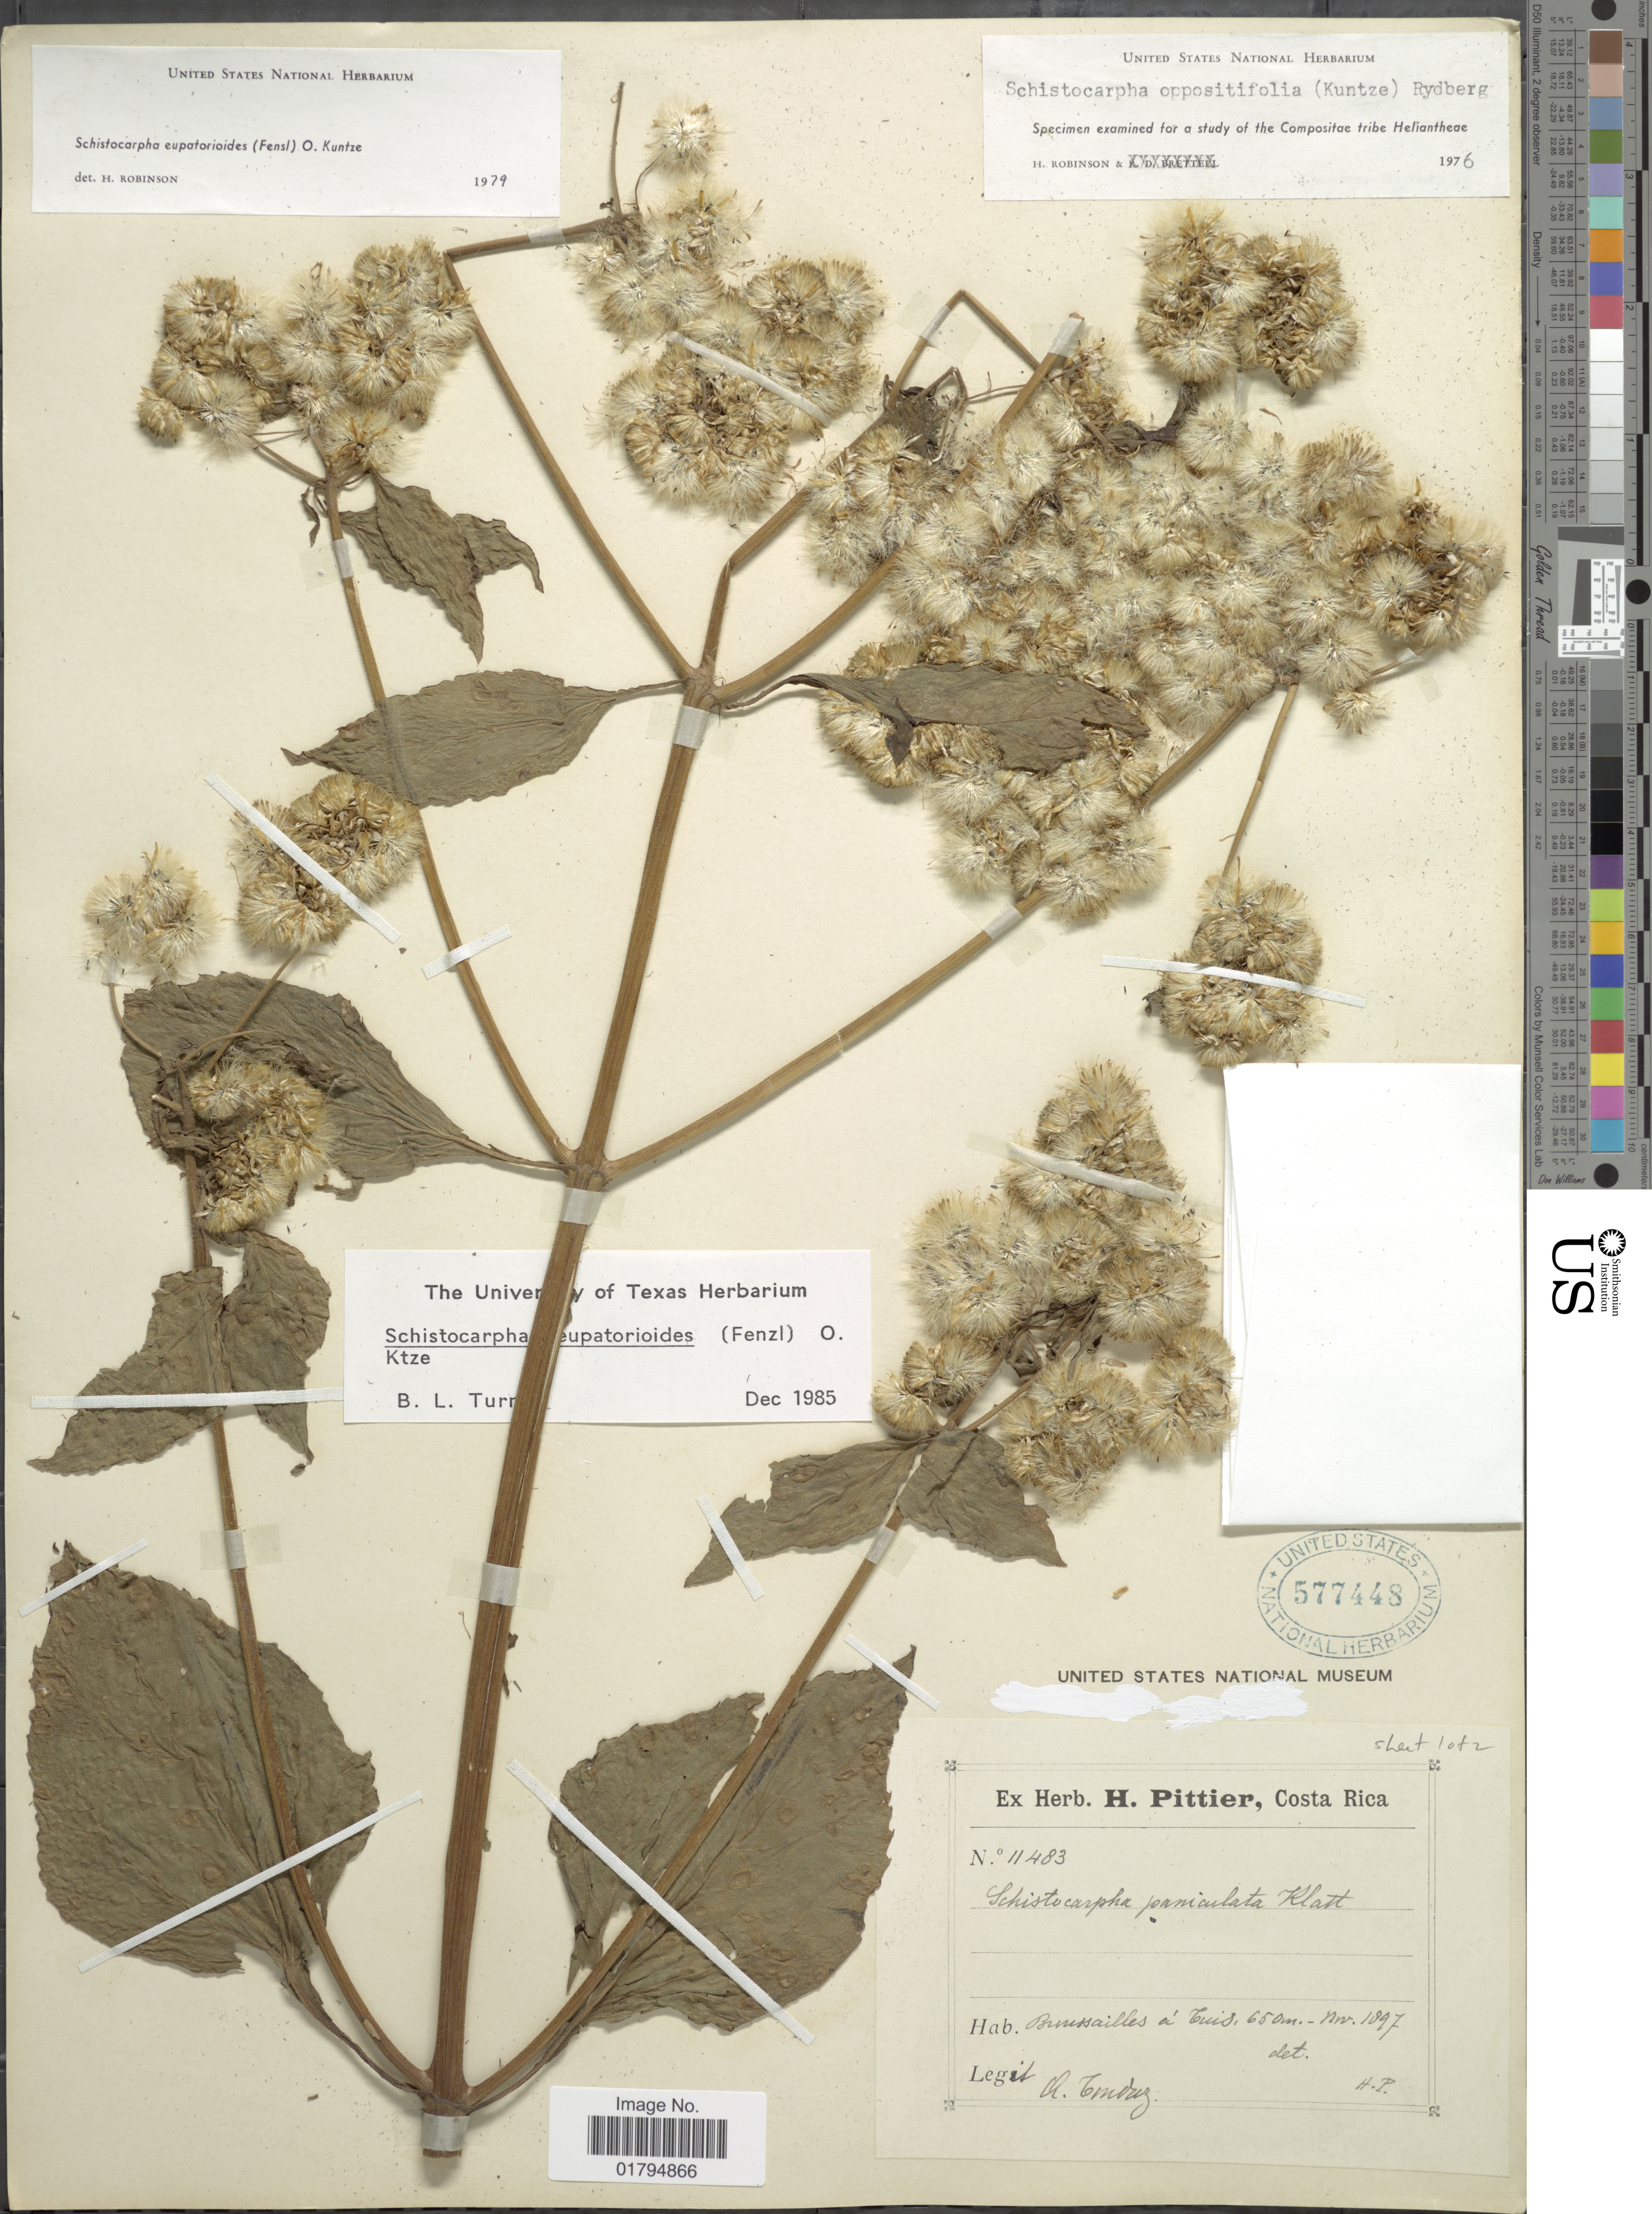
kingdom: Plantae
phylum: Tracheophyta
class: Magnoliopsida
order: Asterales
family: Asteraceae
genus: Schistocarpha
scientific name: Schistocarpha eupatorioides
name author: (Fenzl) Kuntze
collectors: A. Tonduz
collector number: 11483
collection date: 1897-11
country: Costa Rica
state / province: Cartago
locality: Broussailles à Tuis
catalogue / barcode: US 577448